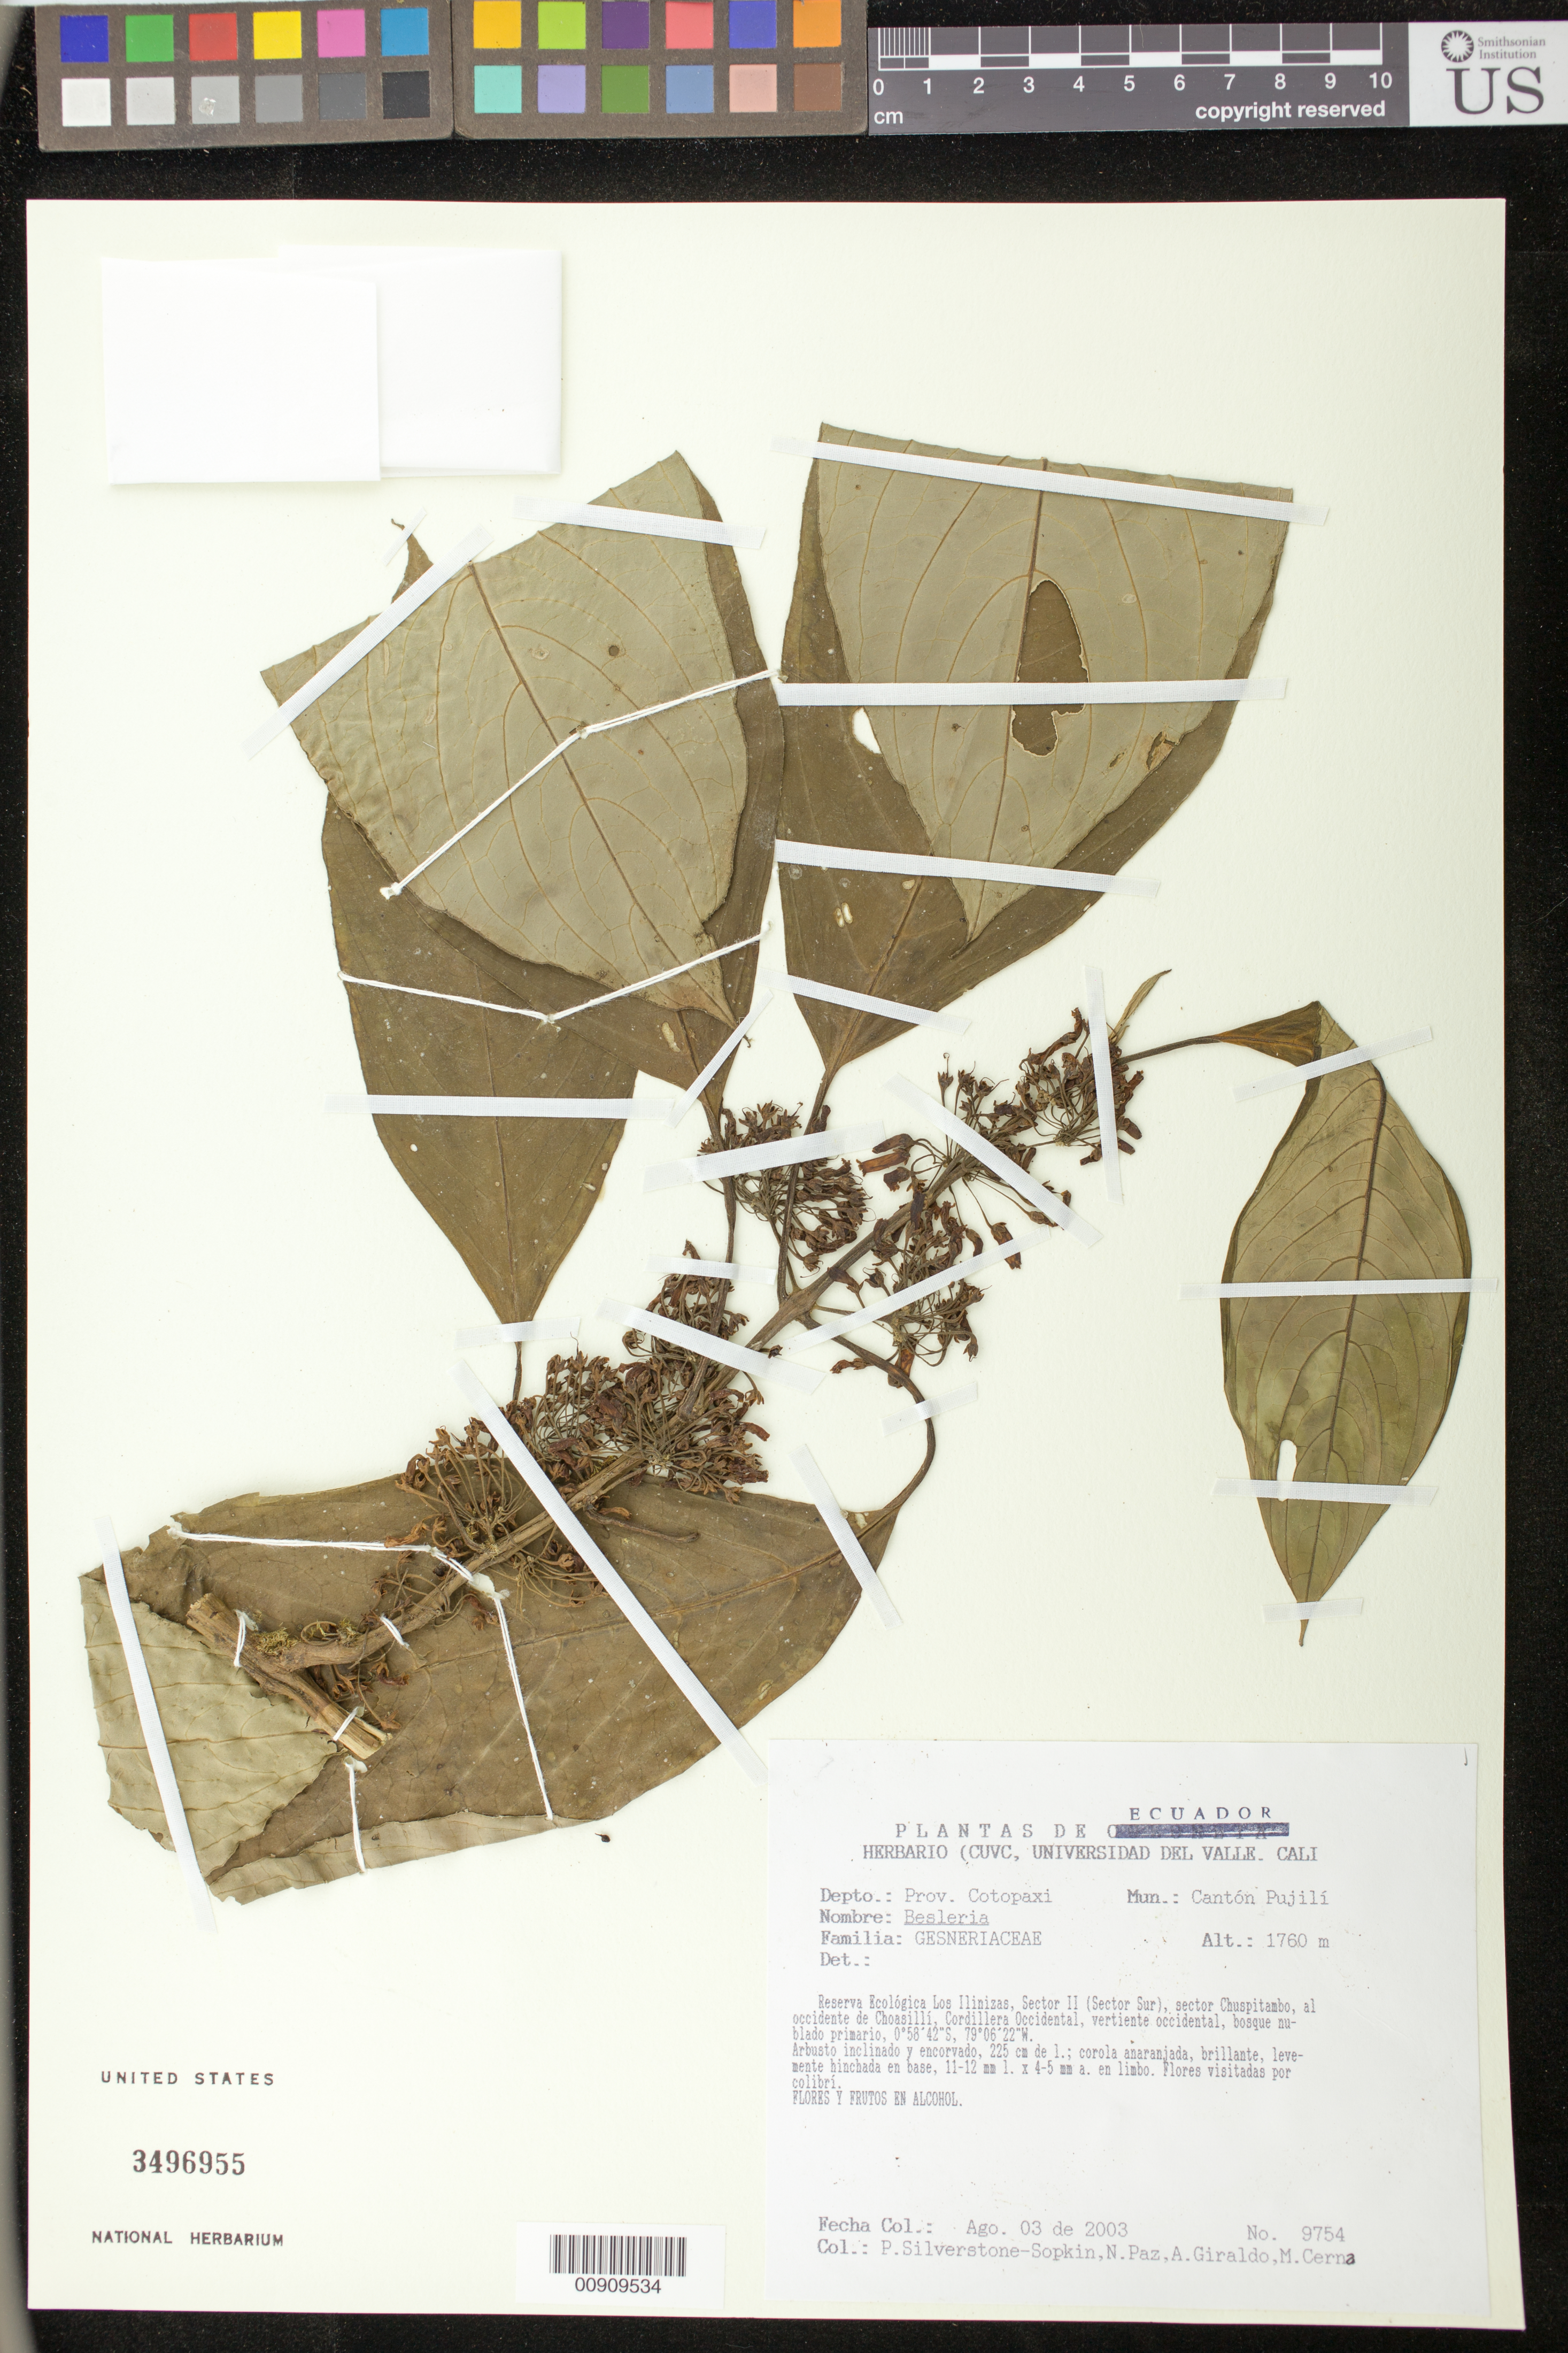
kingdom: Plantae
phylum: Tracheophyta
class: Magnoliopsida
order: Lamiales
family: Gesneriaceae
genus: Besleria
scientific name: Besleria sp.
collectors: P. A. Silverstone-Sopkin, N. Paz, A. Giraldo & M. Cerna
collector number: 9754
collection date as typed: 03 Aug 2003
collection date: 2003-08-03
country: Ecuador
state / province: Cotopaxi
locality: Cantón Pujilí. Reserva Ecológica Los Ilinizas, Sector II (Sector Sur), sector Chuspitambo, al occidente de Choasillí, Cordillera Occidental, vertiente occidental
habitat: Bosque nublado primario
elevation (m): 1760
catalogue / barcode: US 3496955